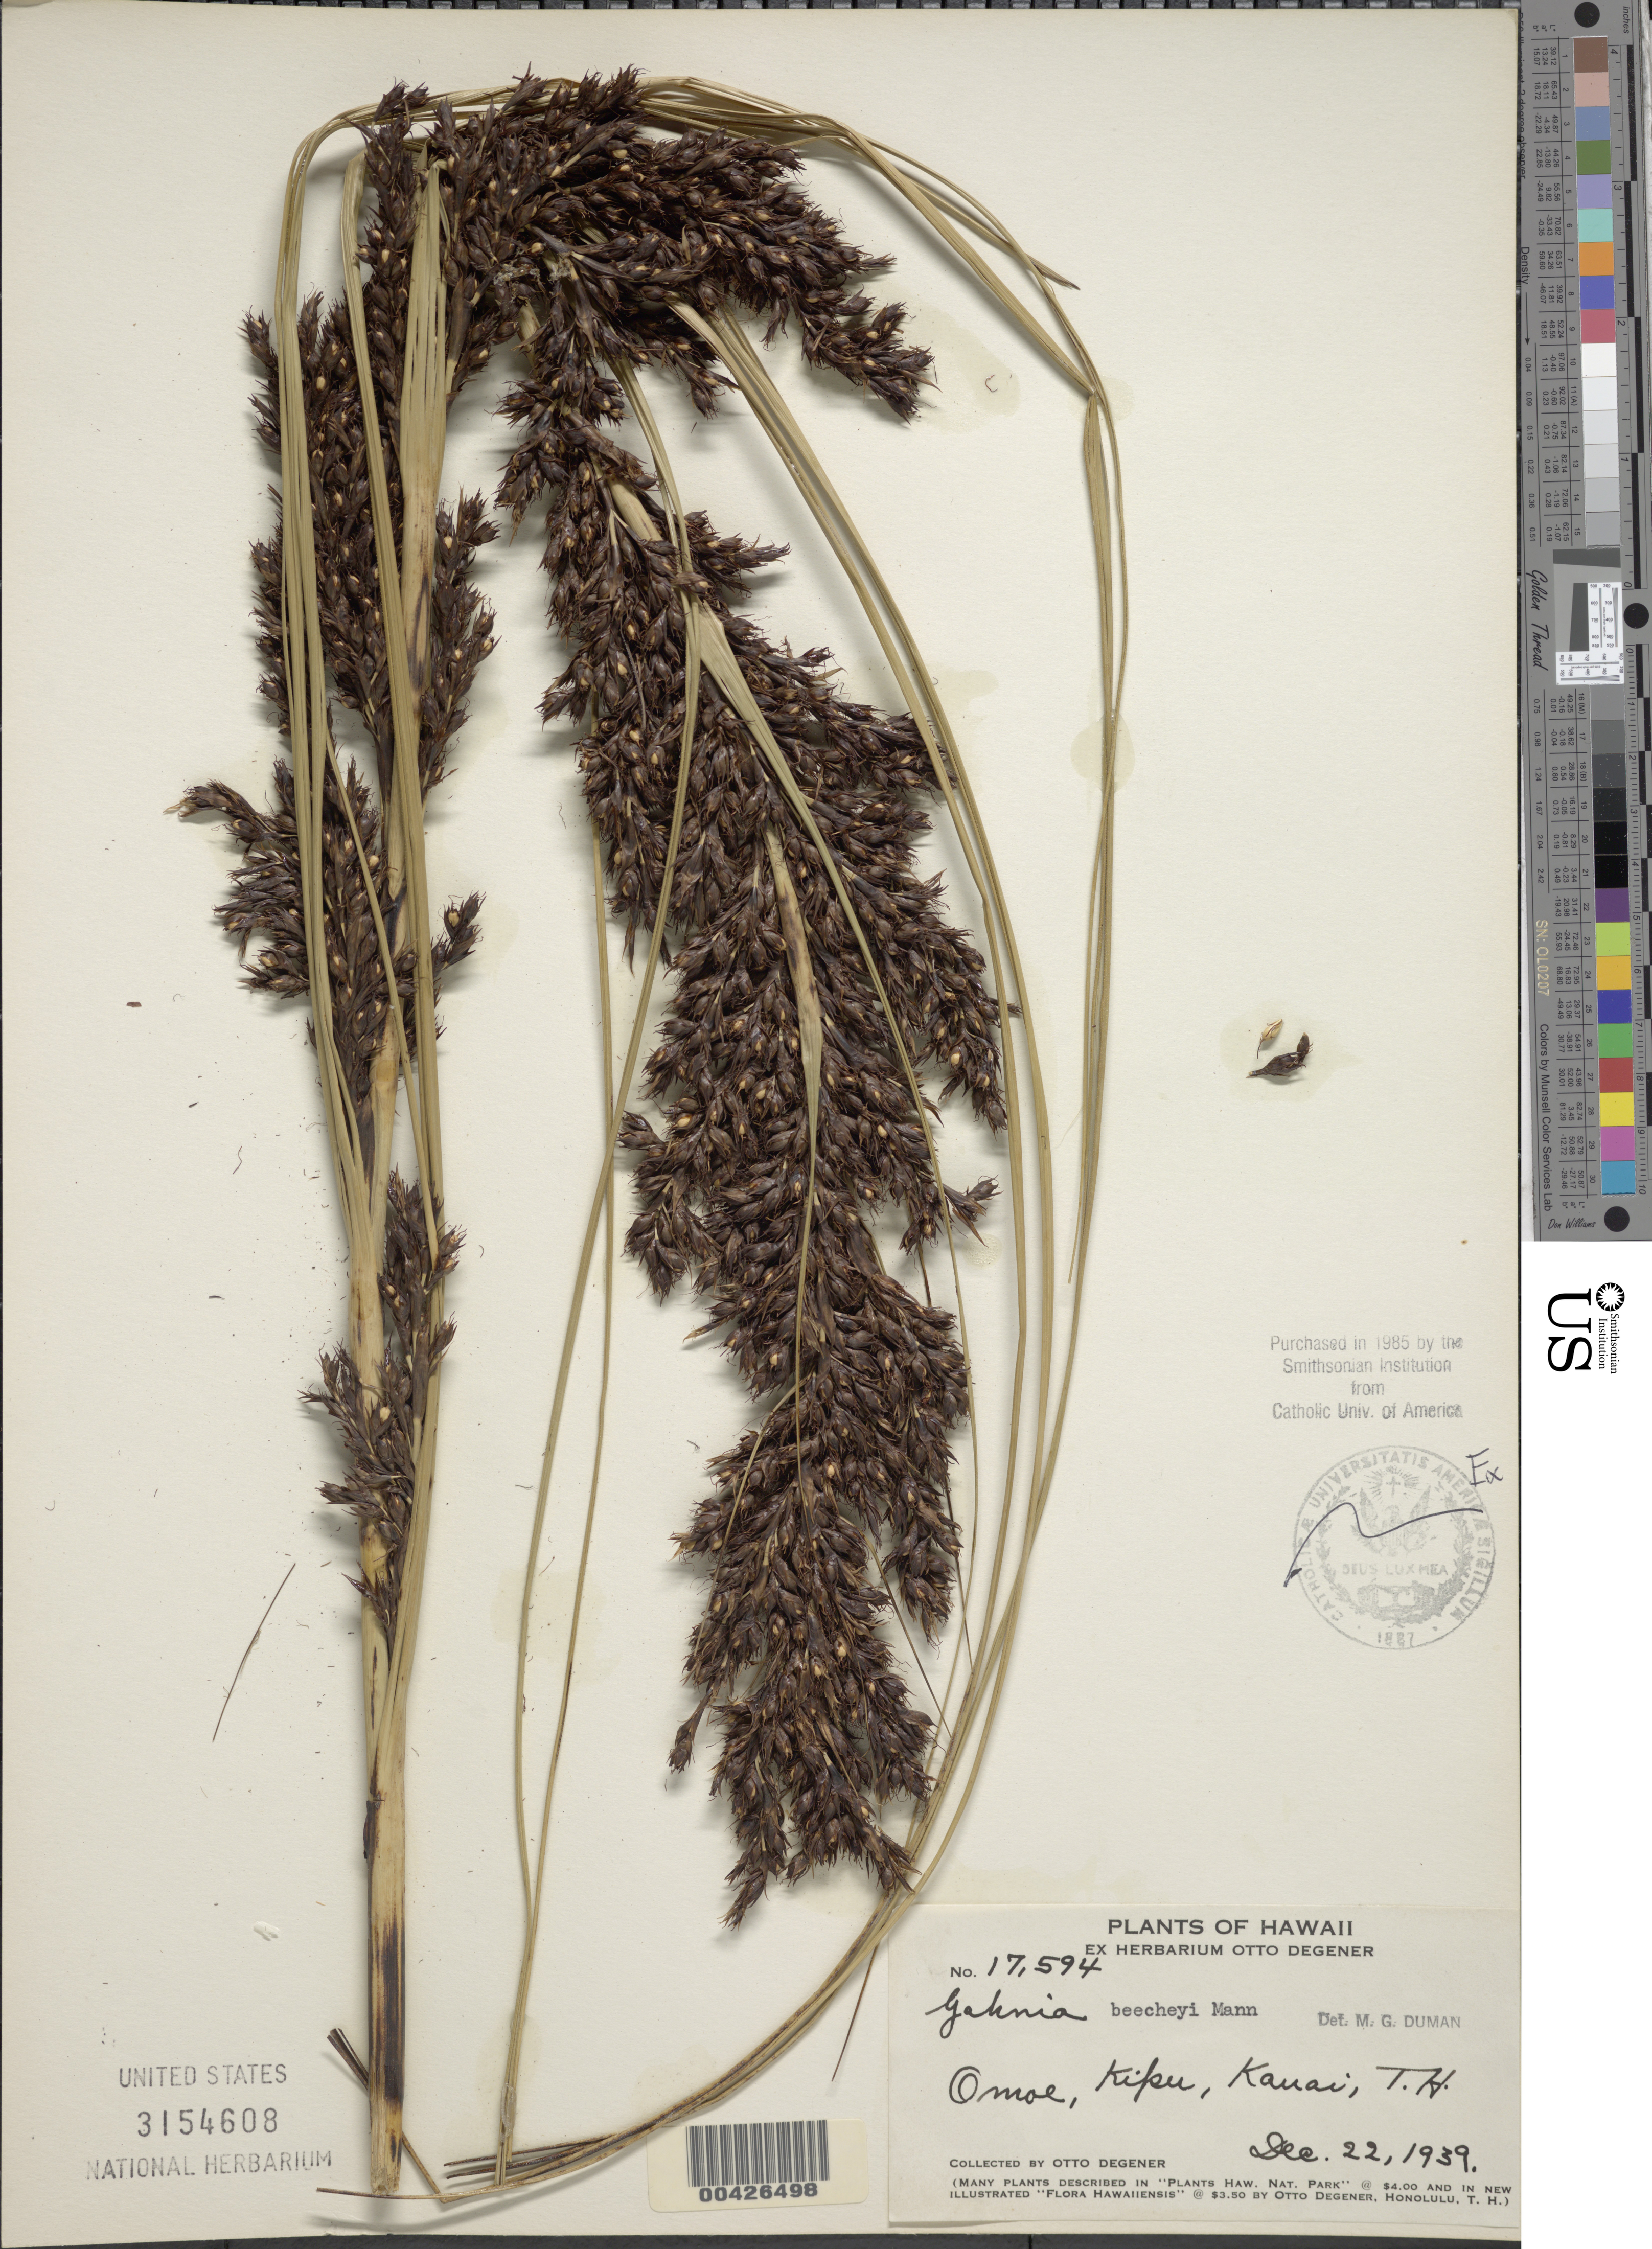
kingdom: Plantae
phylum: Tracheophyta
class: Liliopsida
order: Poales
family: Cyperaceae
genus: Gahnia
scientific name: Gahnia beecheyi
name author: H. Mann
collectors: O. Degener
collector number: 17594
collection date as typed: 22 Dec 1939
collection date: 1939-12-22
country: United States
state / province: Hawaii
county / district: Kauai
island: Kaua'i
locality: Omoe, Kipu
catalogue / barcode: US 3154608